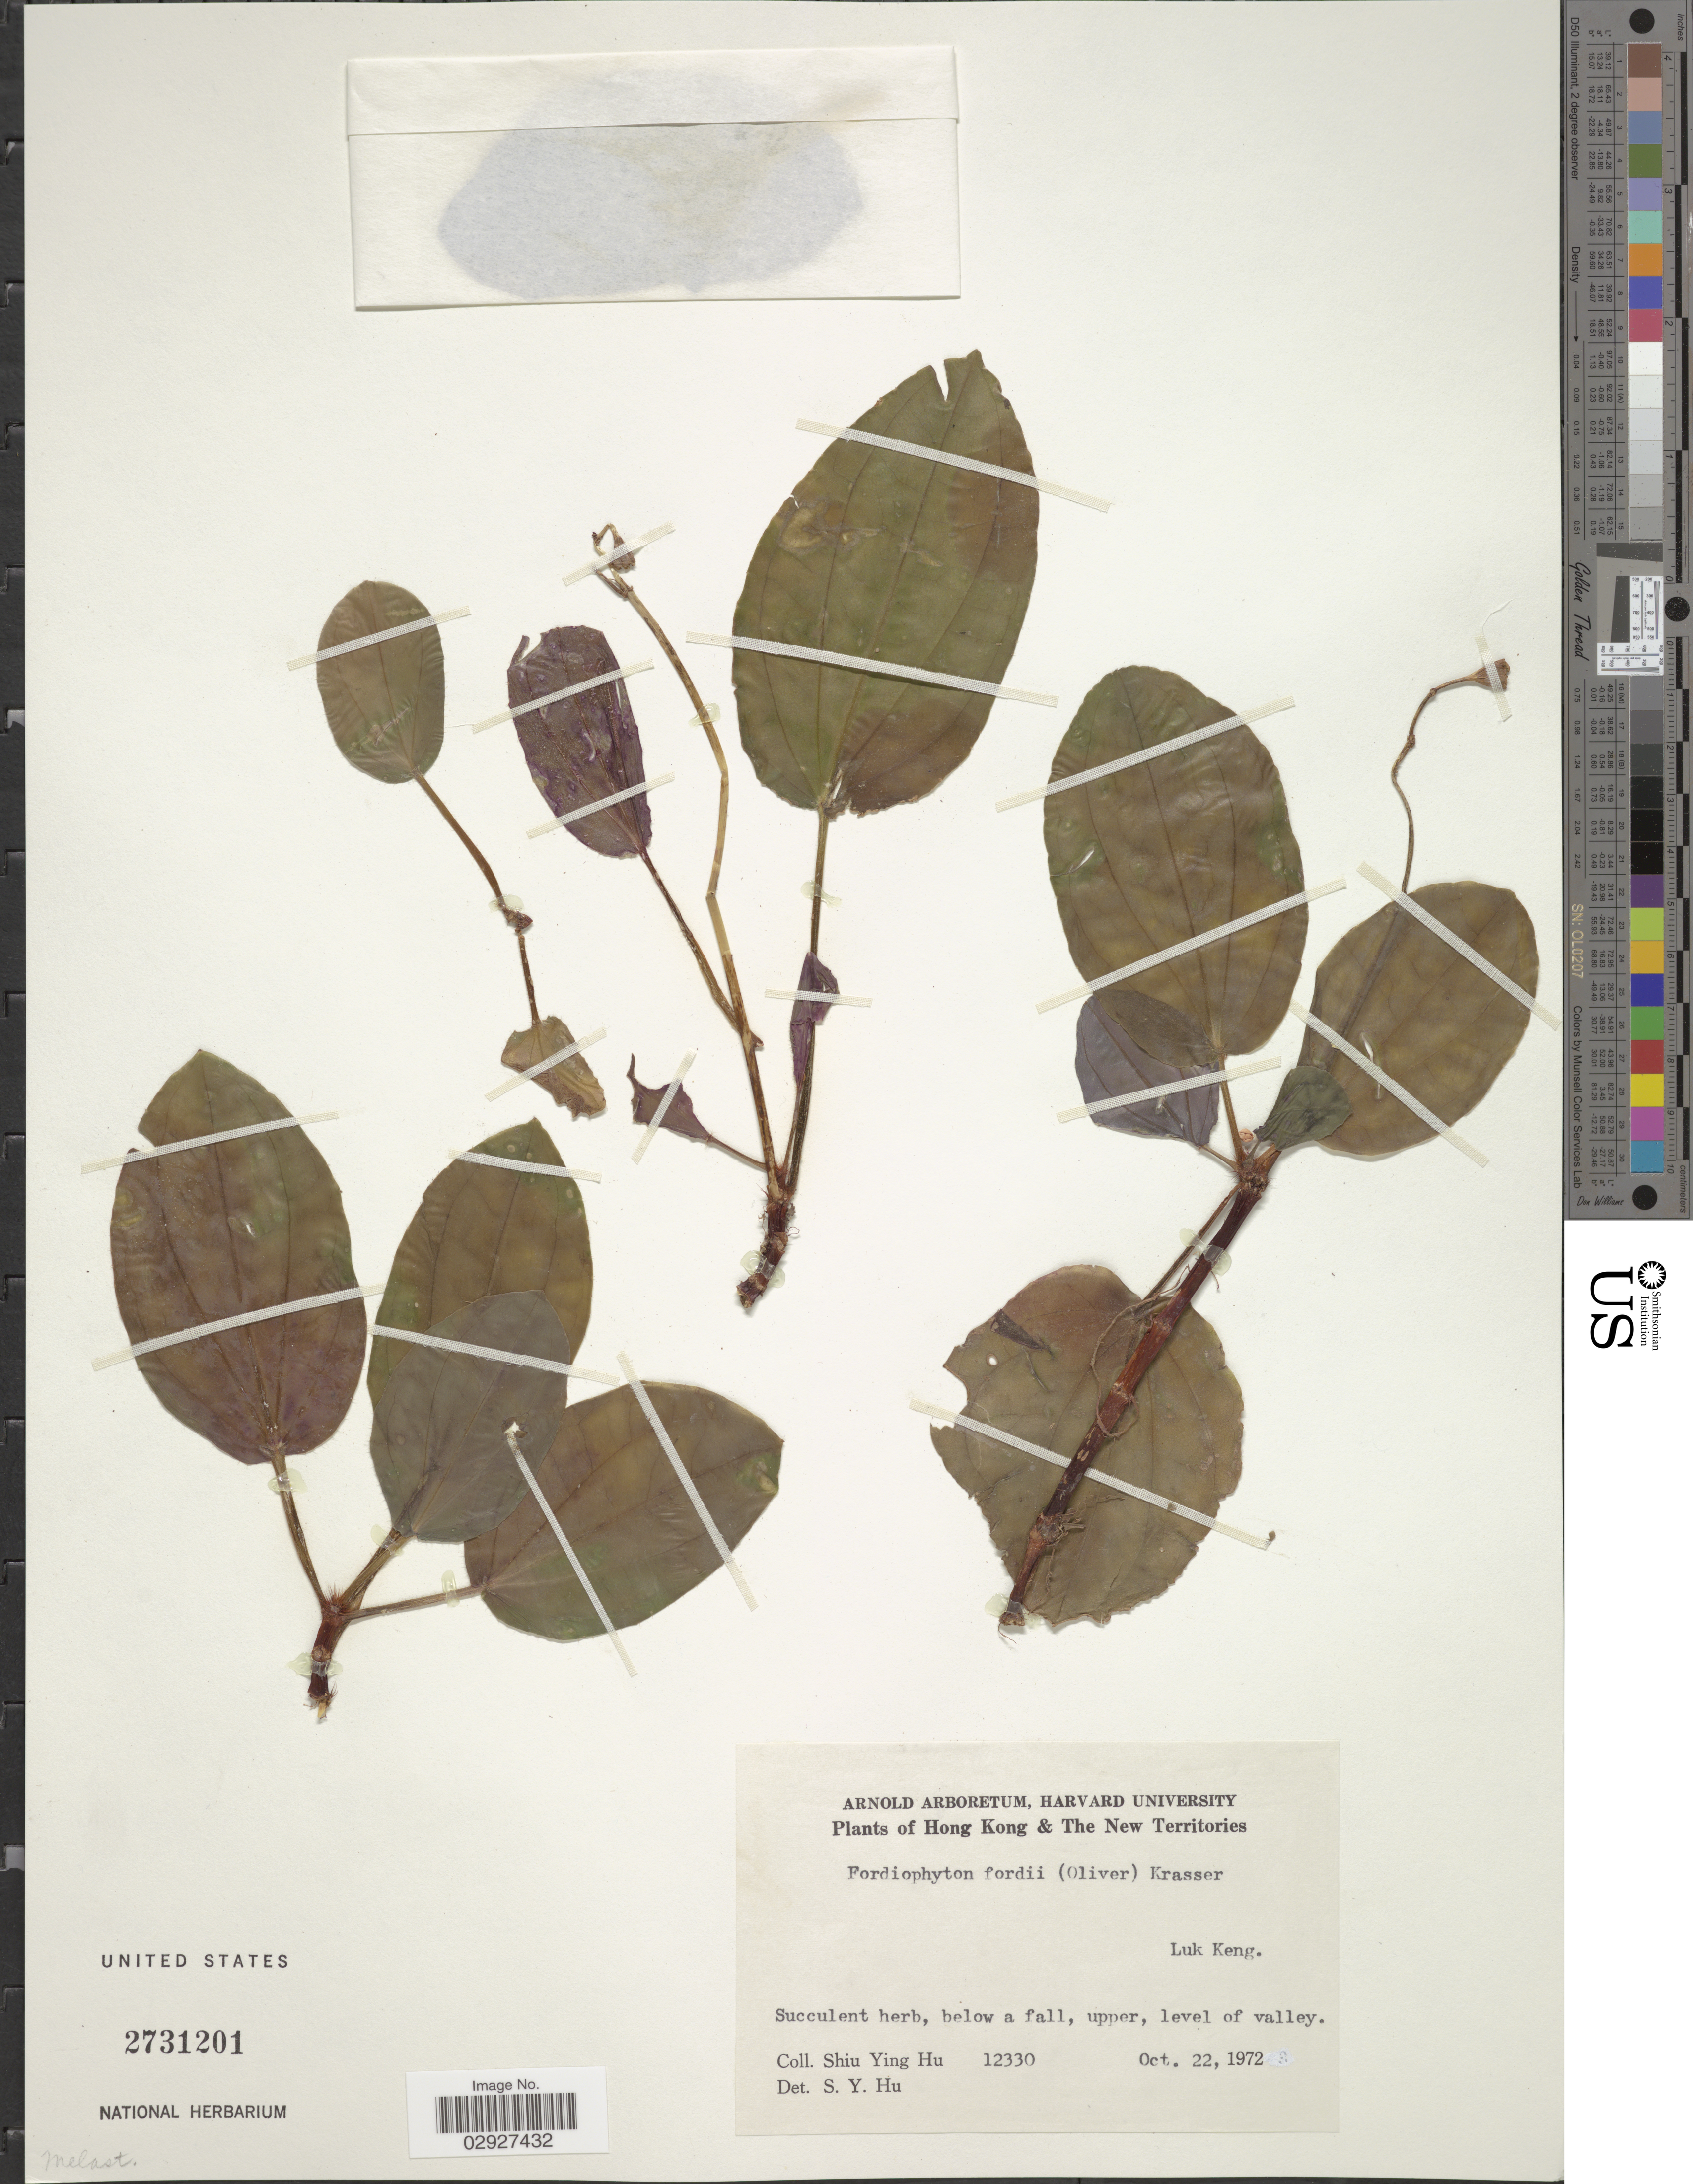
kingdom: Plantae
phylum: Tracheophyta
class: Magnoliopsida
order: Myrtales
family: Melastomataceae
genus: Fordiophyton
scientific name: Fordiophyton fordii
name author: (Oliv.) Krasser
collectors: S. Y. Hu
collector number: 12330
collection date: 1972-10-22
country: China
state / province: Hong Kong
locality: The New Territories, below a fall, upper, level of valley, Luk Keng.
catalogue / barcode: US 2731201